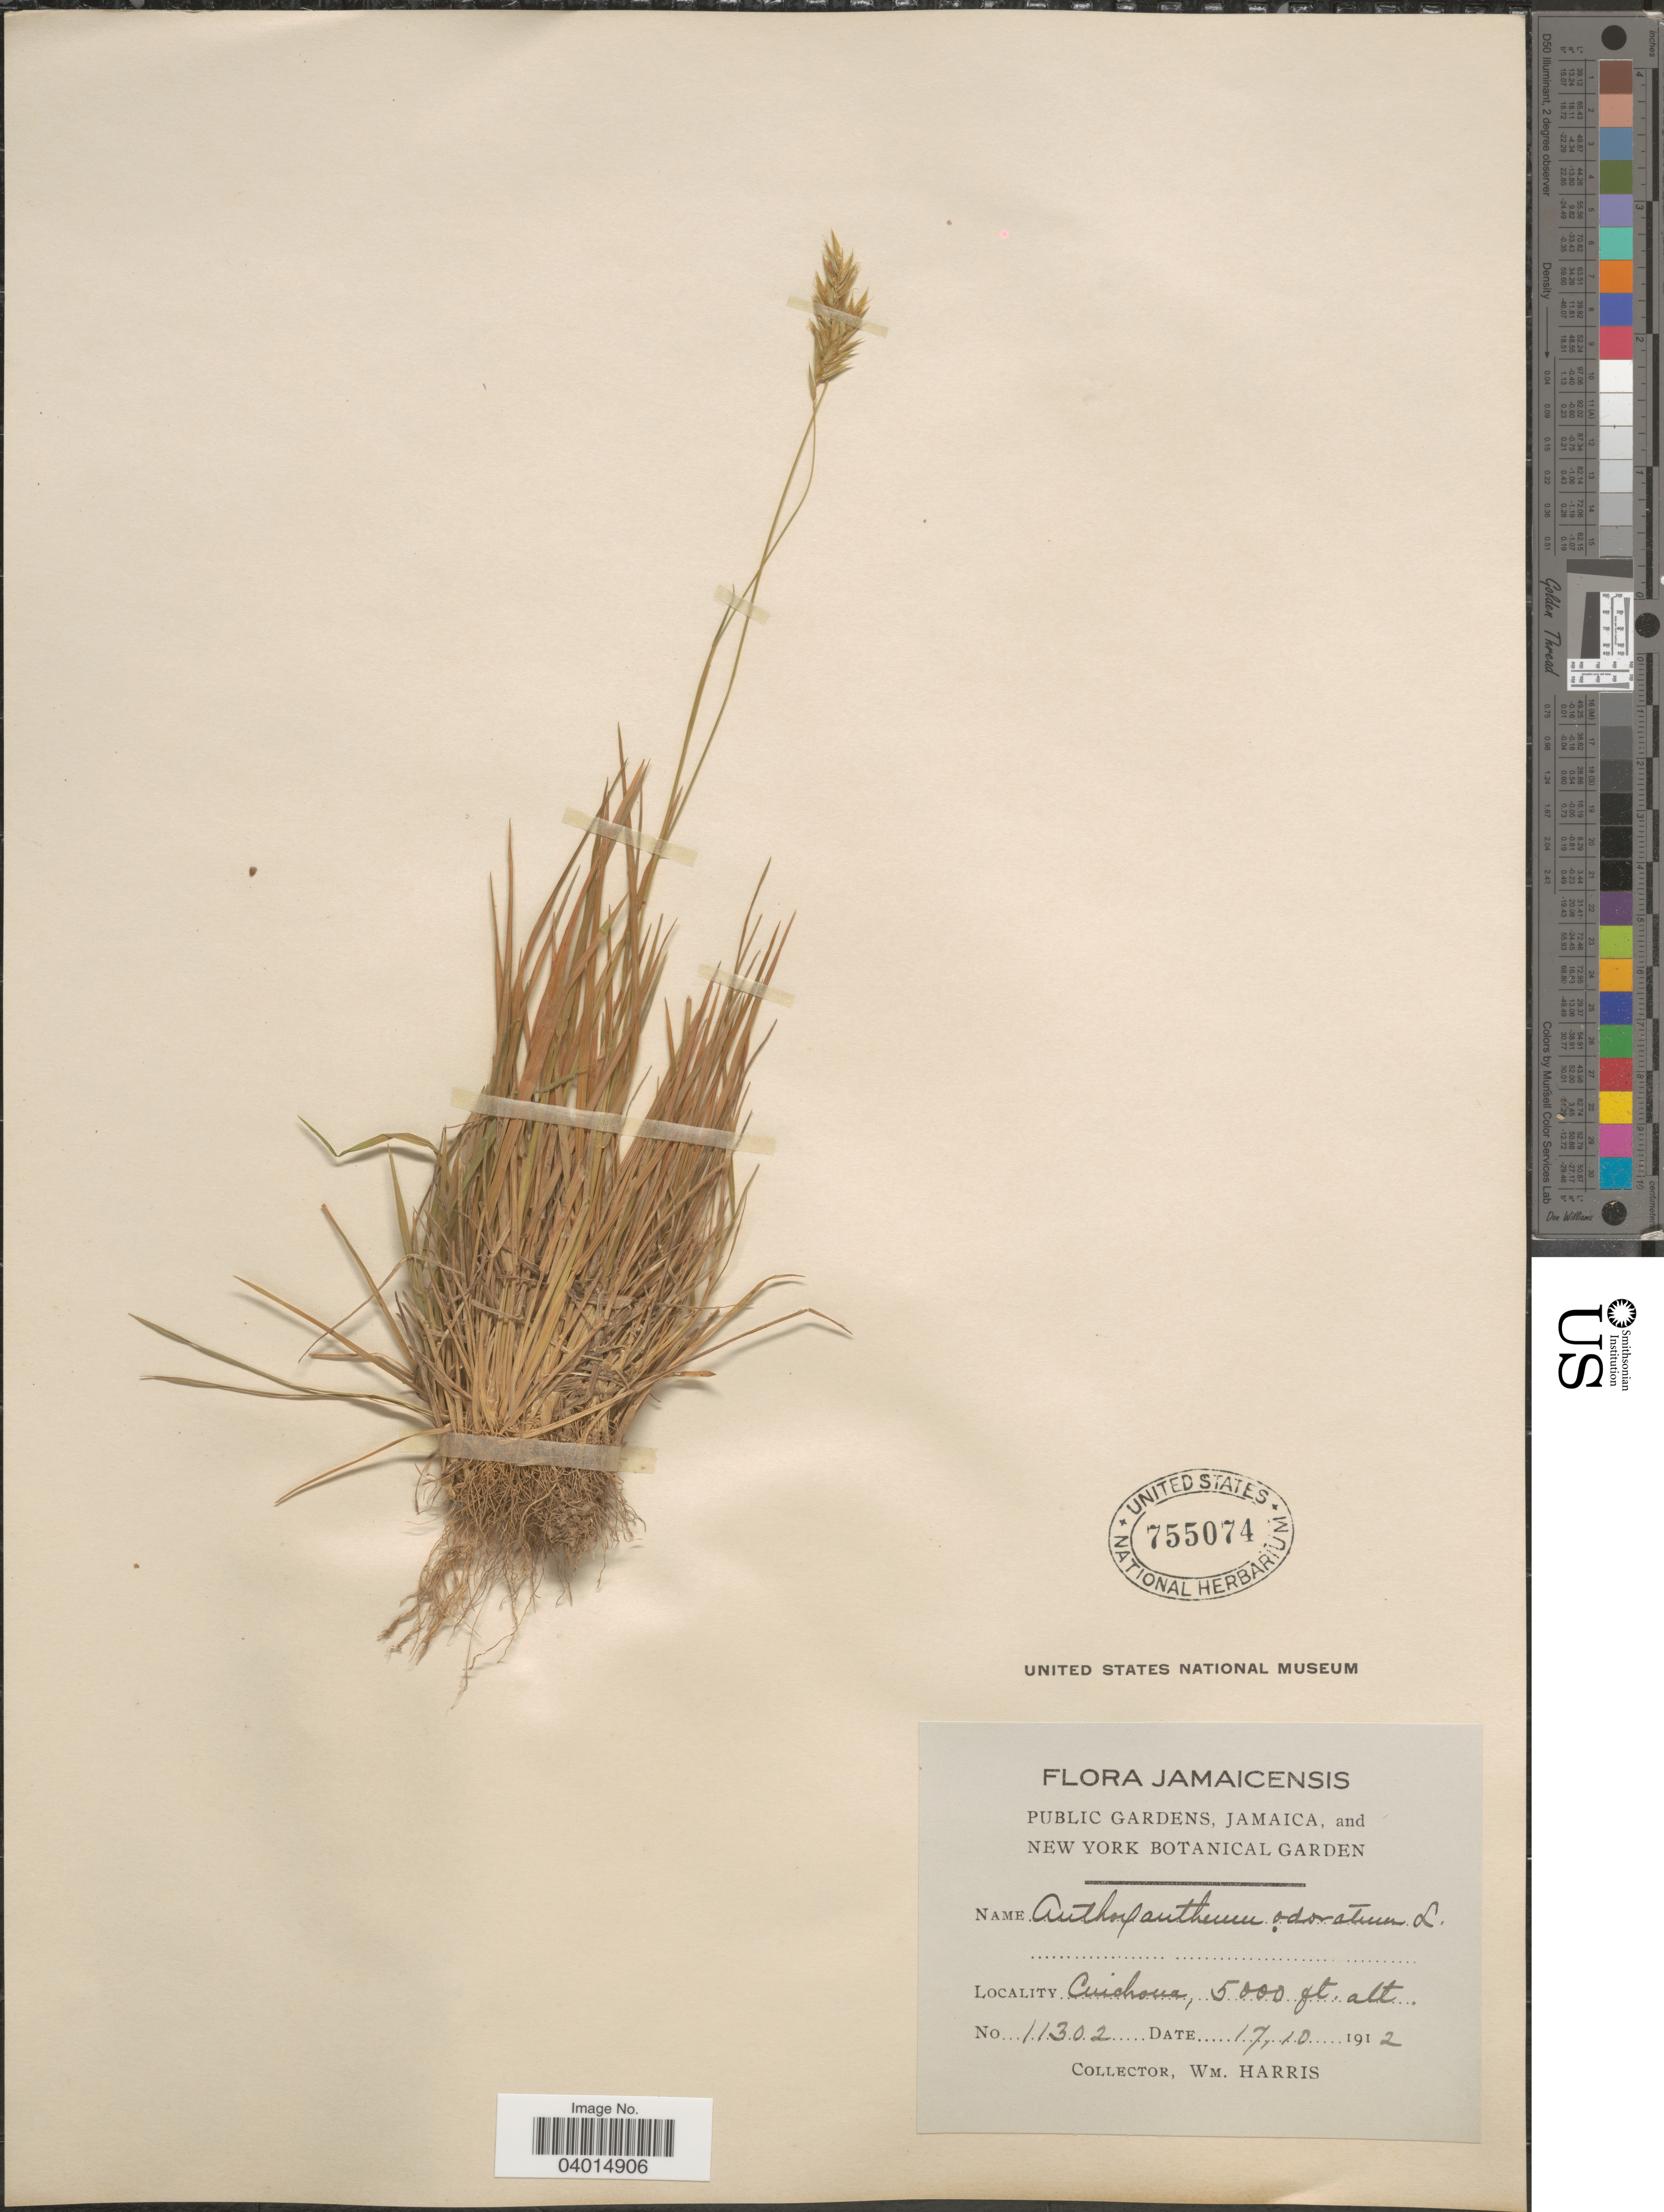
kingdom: Plantae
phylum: Tracheophyta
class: Liliopsida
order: Poales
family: Poaceae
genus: Anthoxanthum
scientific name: Anthoxanthum odoratum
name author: L.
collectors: W. H. Harris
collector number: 11302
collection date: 1912-10-17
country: Jamaica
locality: Cinchona.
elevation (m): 1524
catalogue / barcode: US 755074